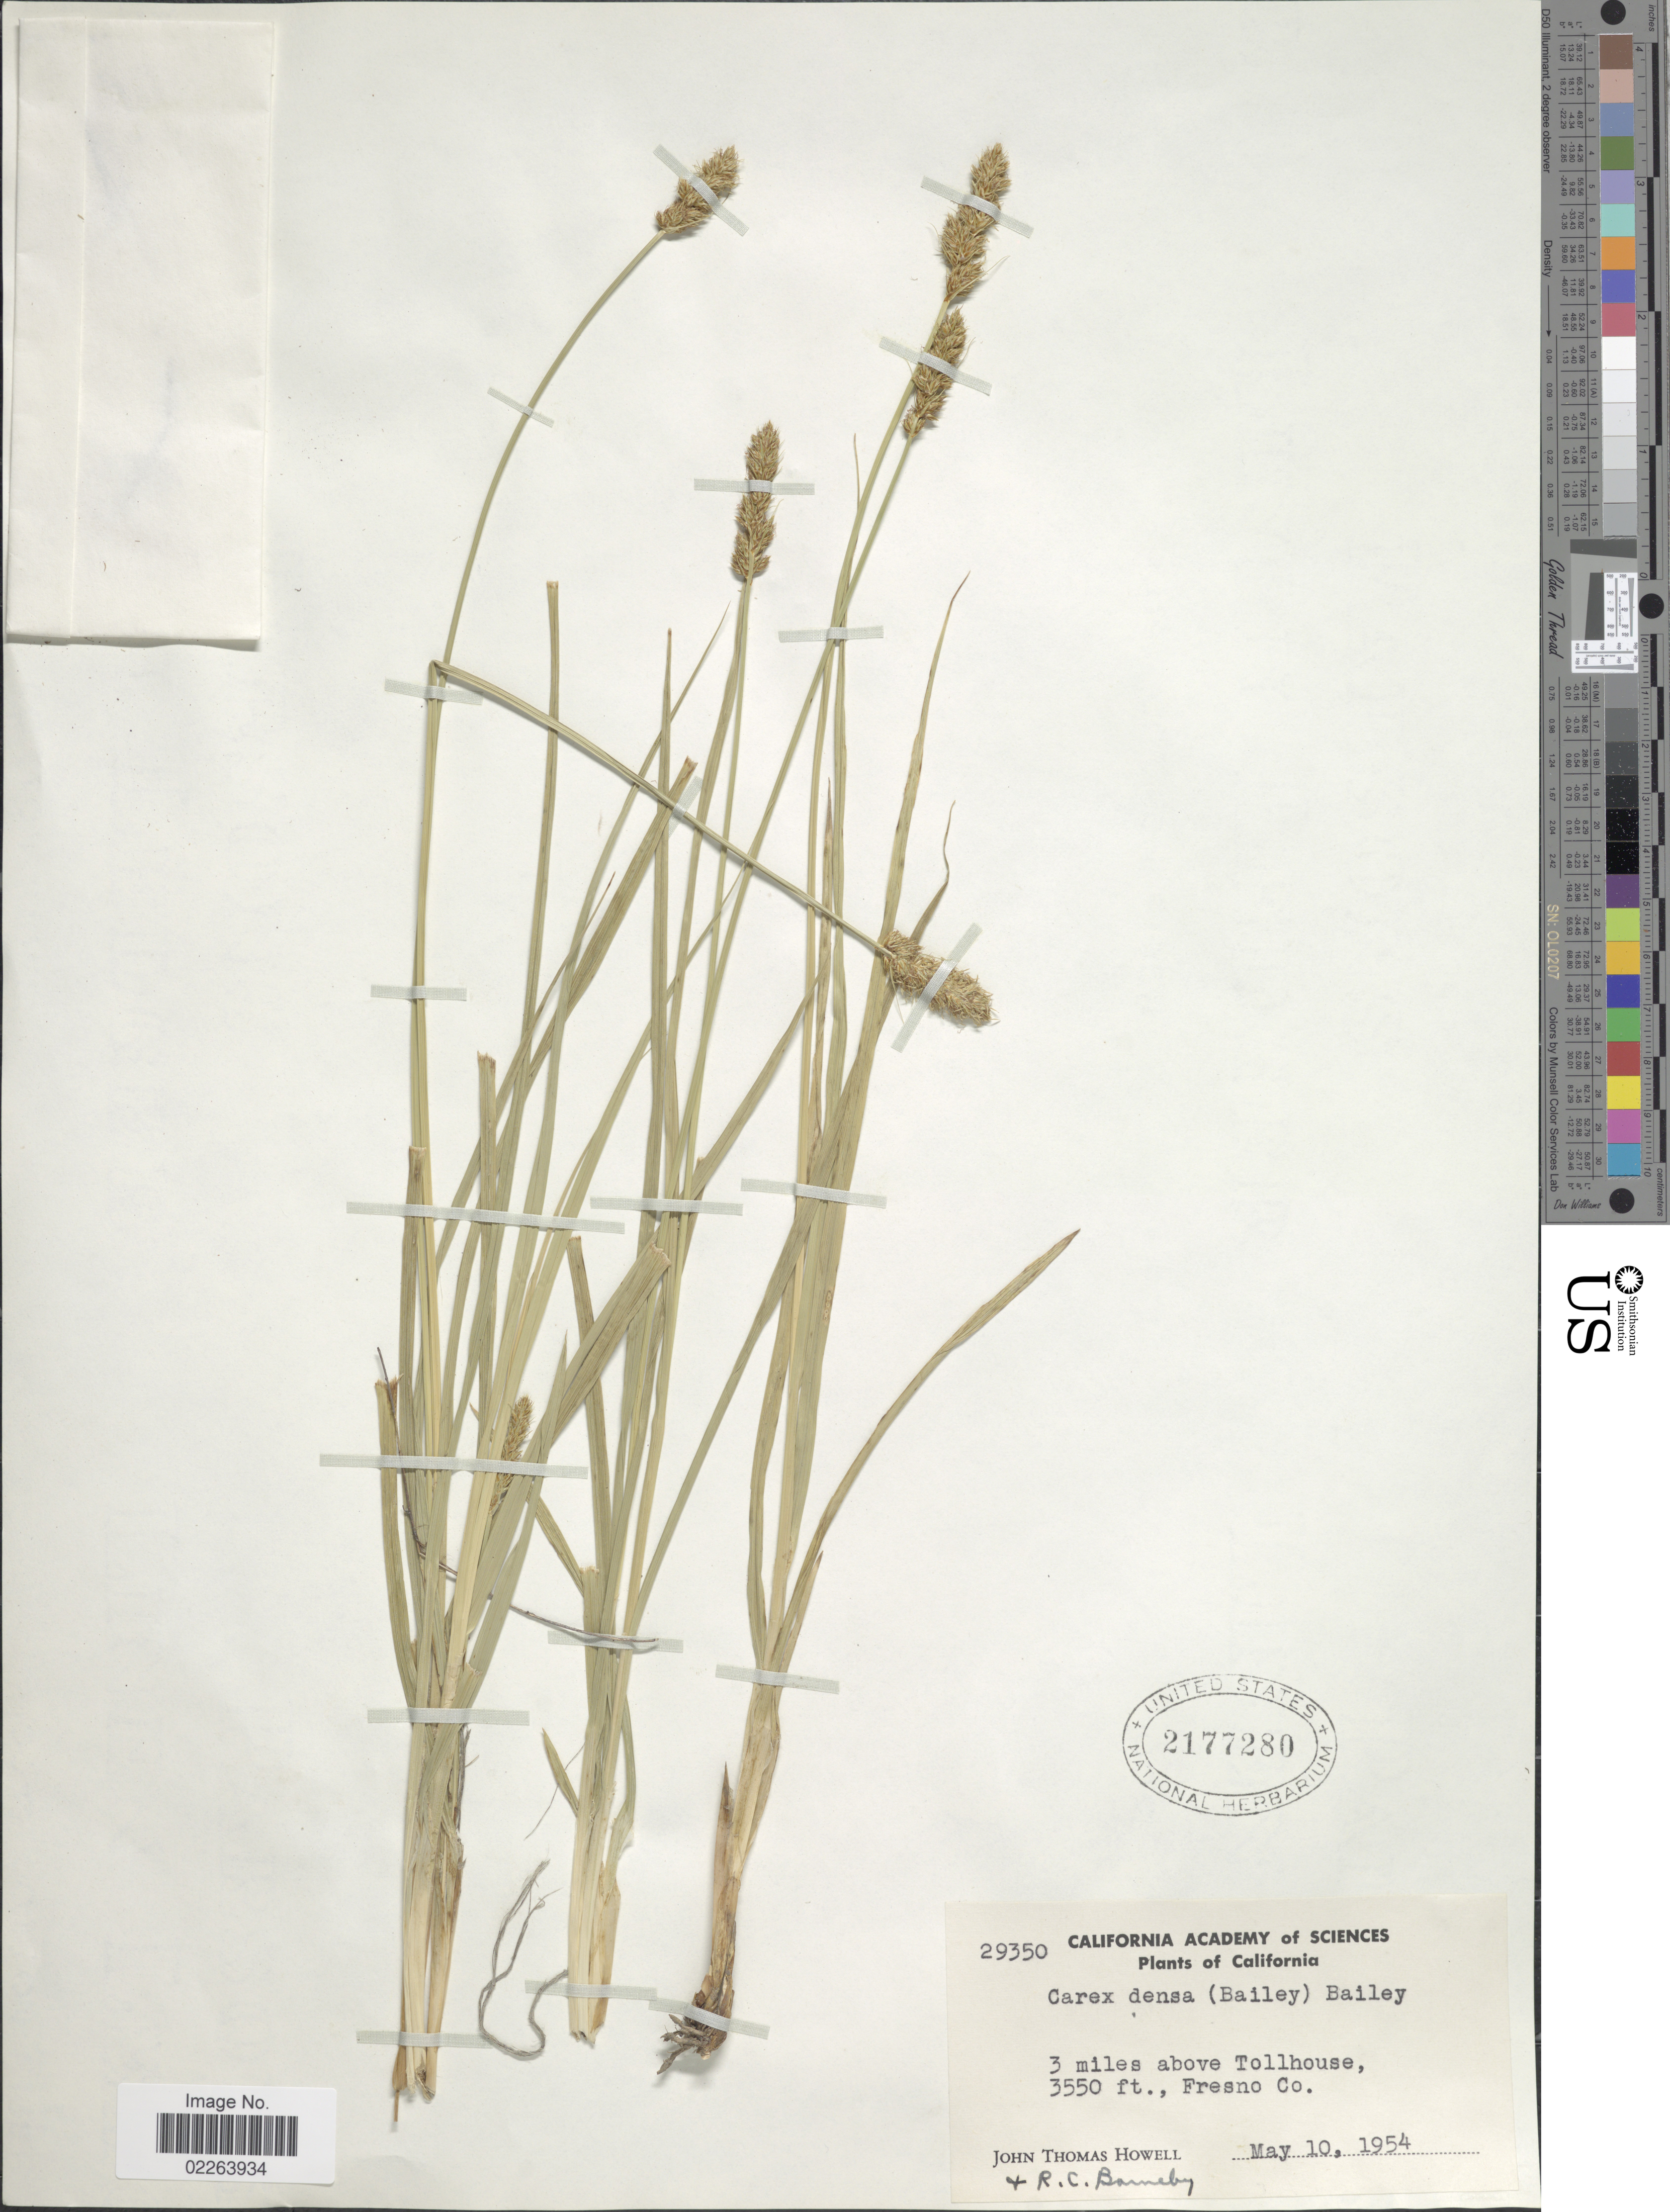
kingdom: Plantae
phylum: Tracheophyta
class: Liliopsida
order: Poales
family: Cyperaceae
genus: Carex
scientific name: Carex densa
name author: (L.H. Bailey) L.H. Bailey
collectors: J. T. Howell & R. C. Barneby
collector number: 29350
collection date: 1954-05-10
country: United States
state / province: California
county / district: Fresno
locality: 3 miles above Tollhouse., Fresno Co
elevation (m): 1082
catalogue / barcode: US 2177280